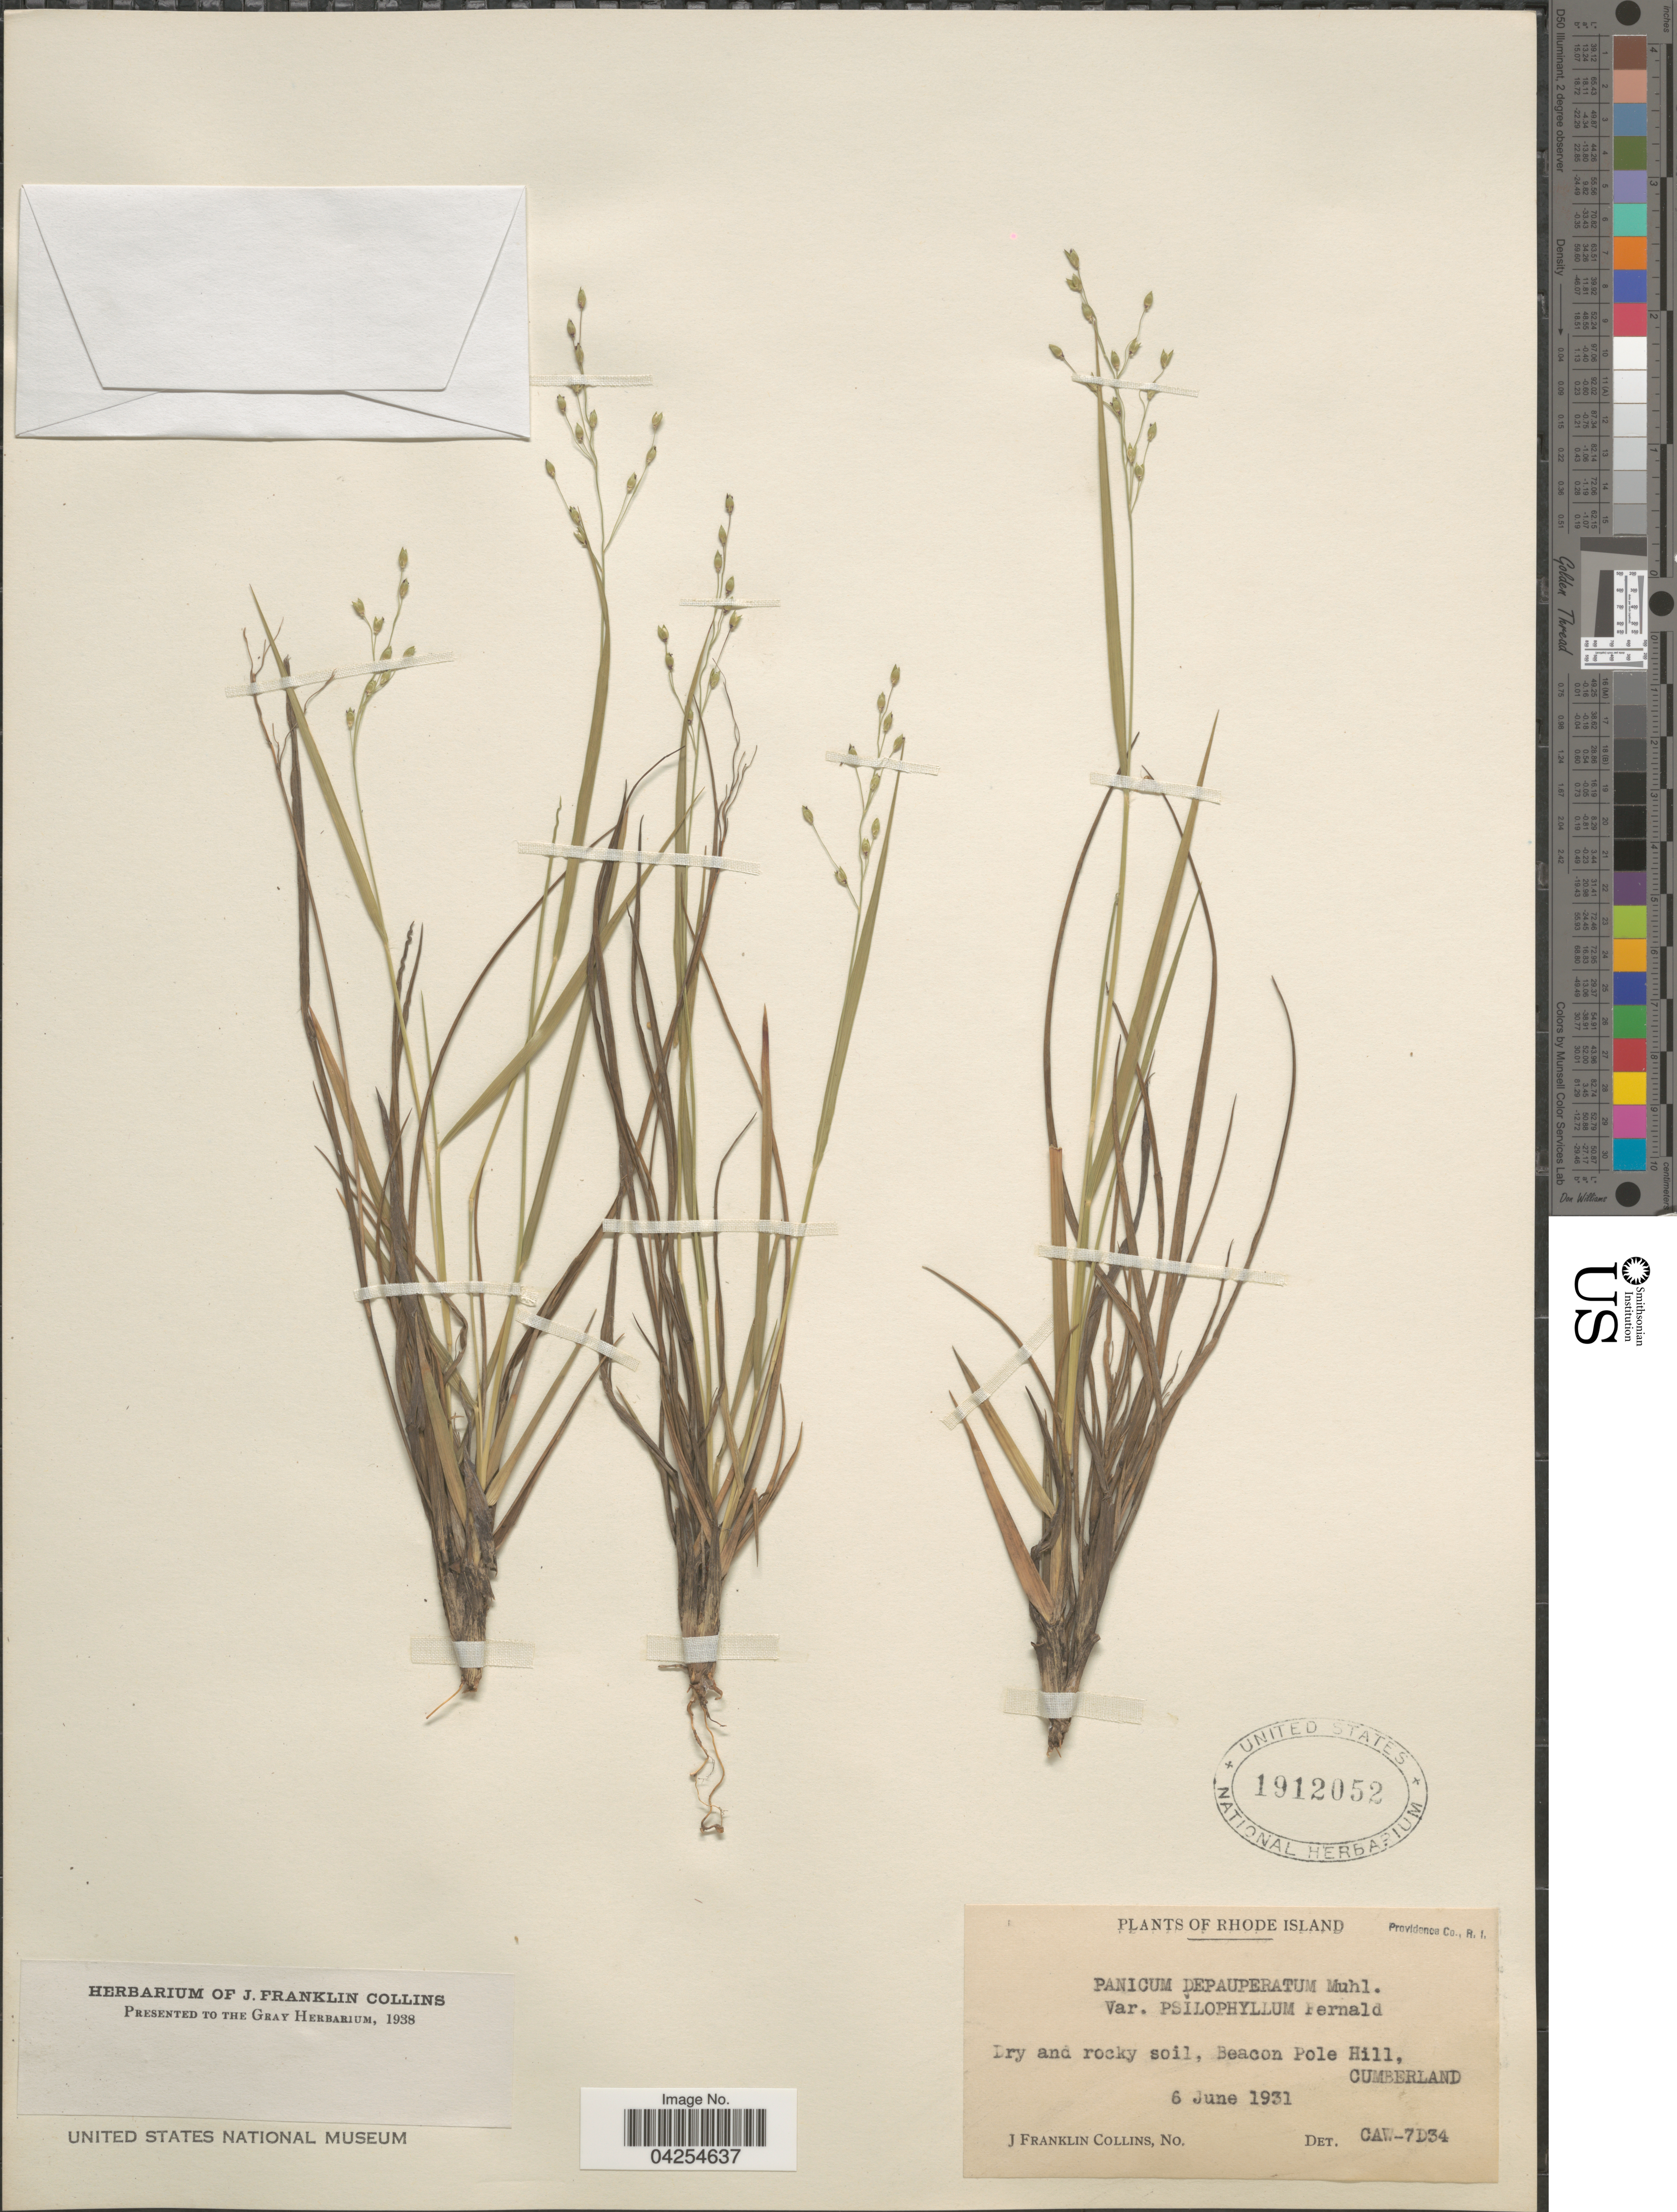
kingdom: Plantae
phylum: Tracheophyta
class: Liliopsida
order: Poales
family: Poaceae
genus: Dichanthelium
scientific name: Dichanthelium depauperatum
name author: (Muhl.) Gould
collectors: J. Collins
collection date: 1931-06-06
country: United States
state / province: Rhode Island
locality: Dry and rocky soil, Beacon Pole Hill, Cumberland.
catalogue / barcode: US 1912052